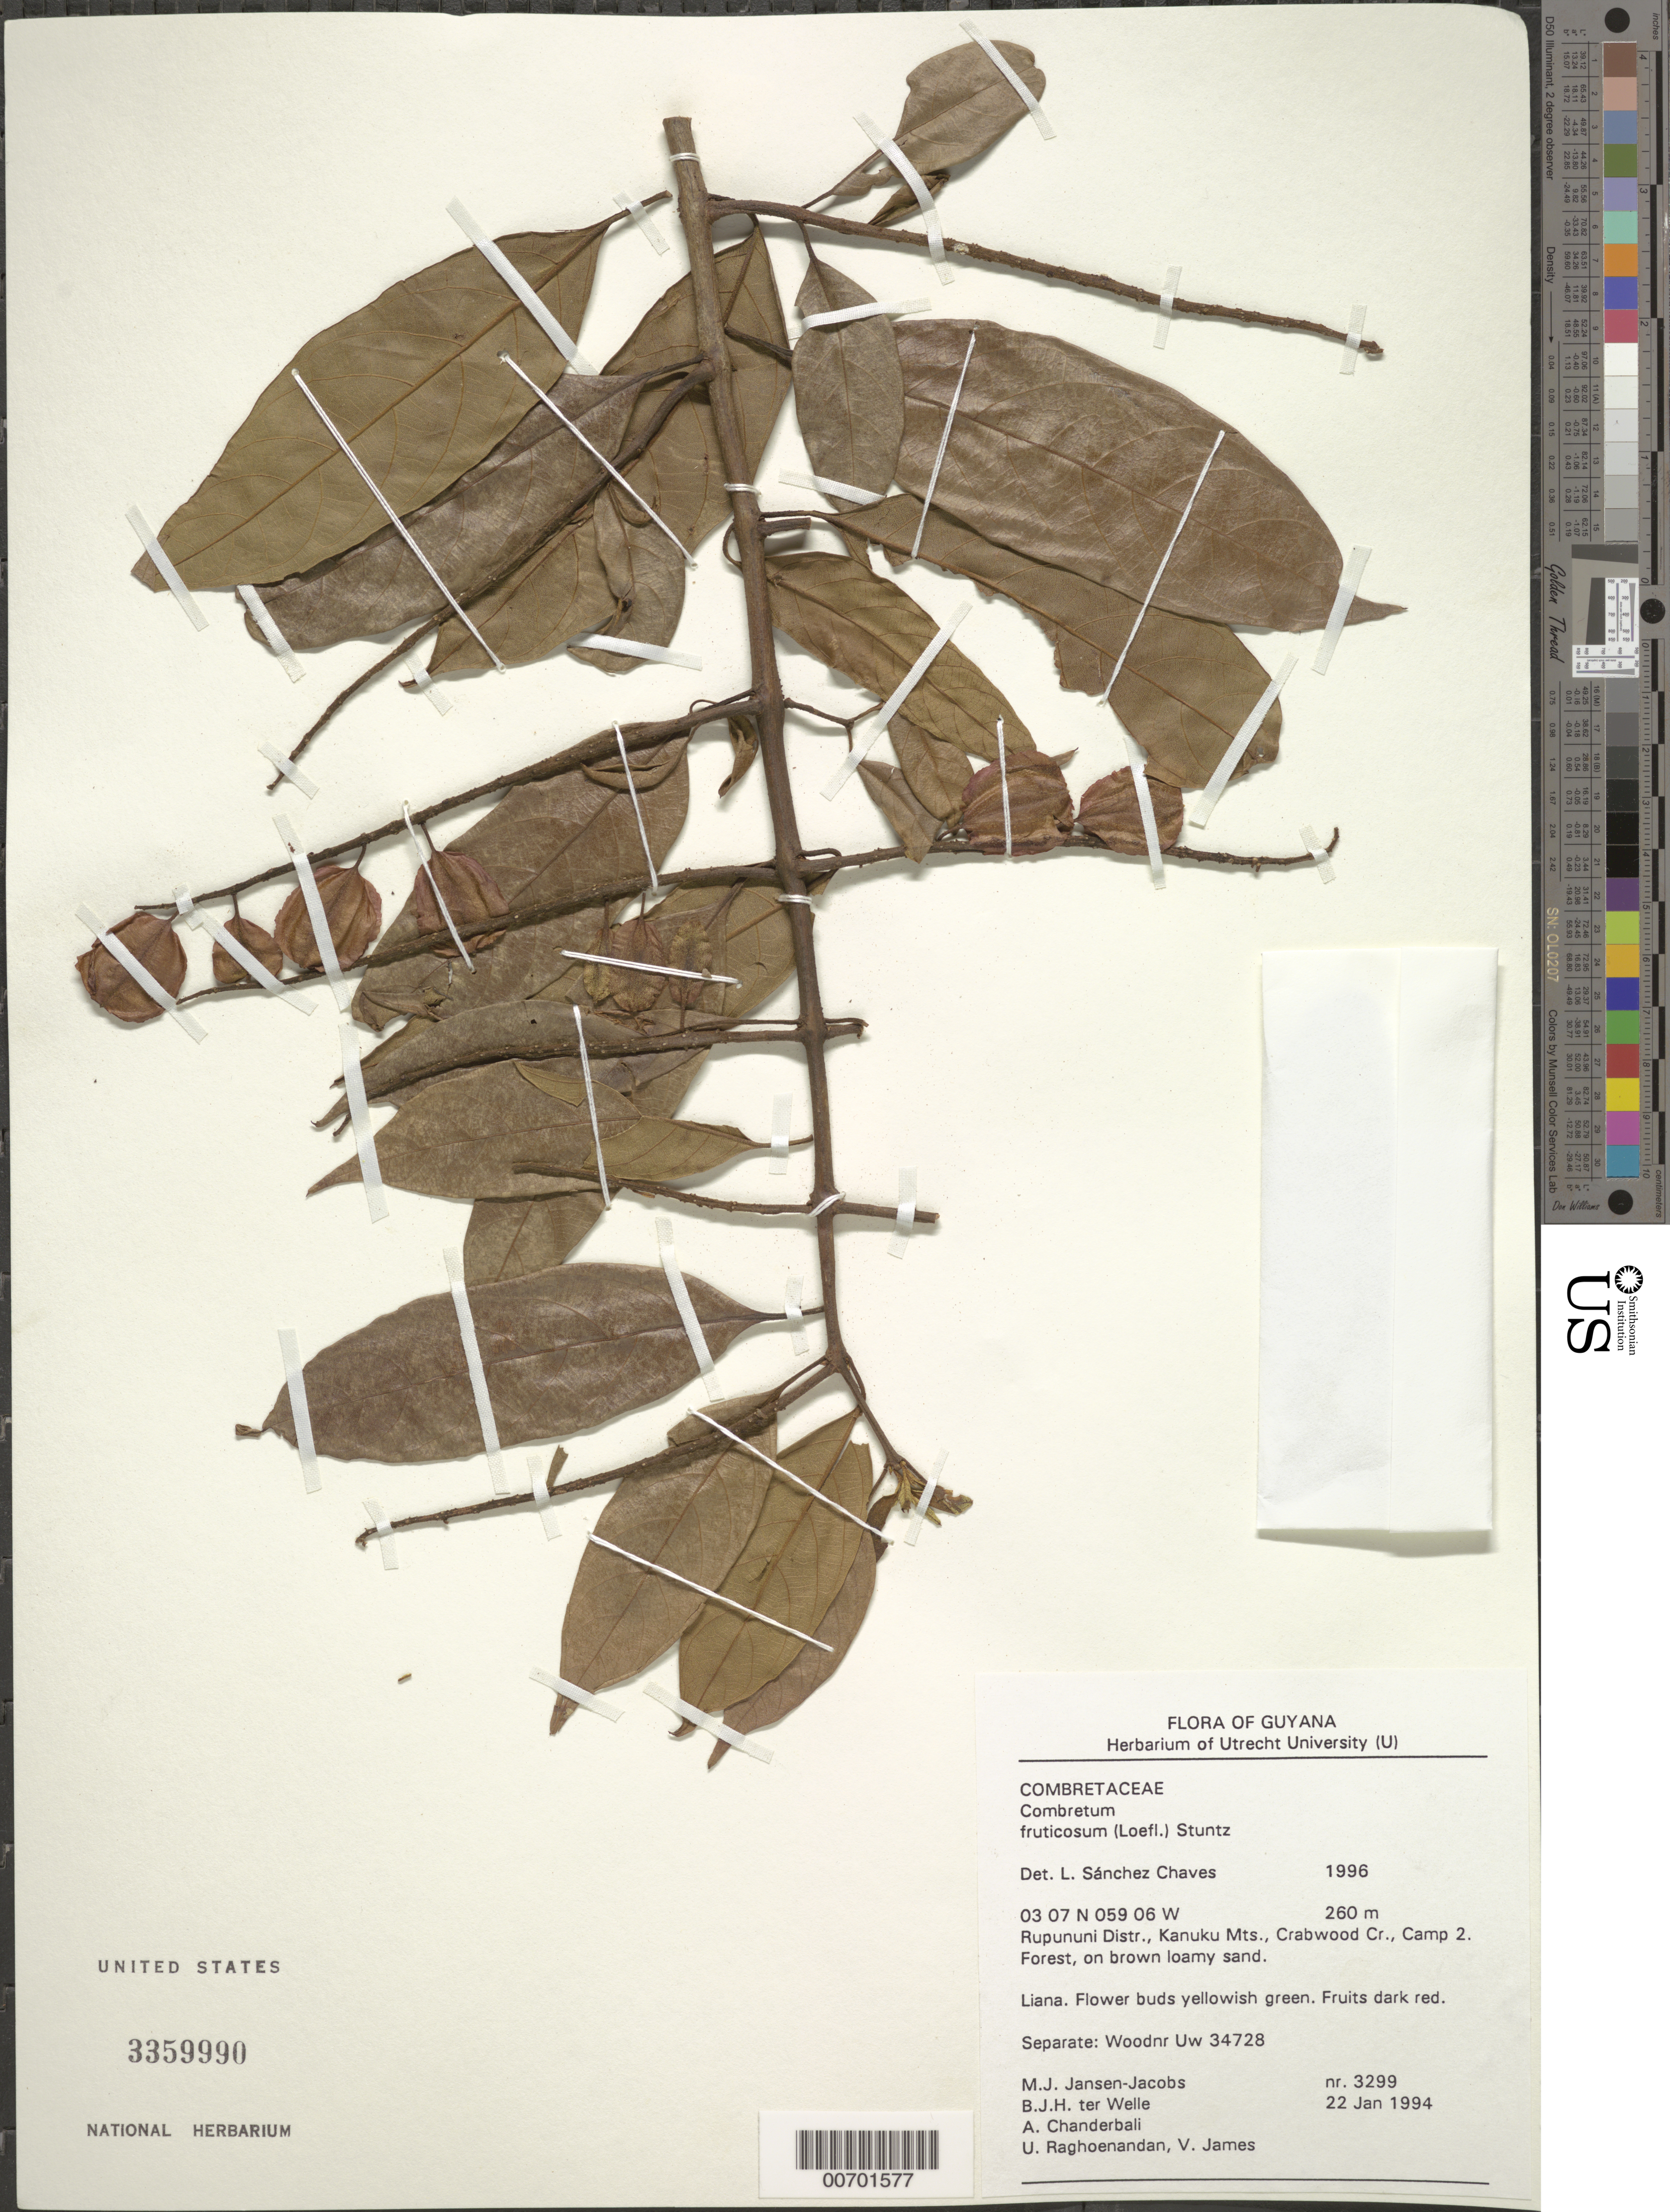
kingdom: Plantae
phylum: Tracheophyta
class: Magnoliopsida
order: Myrtales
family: Combretaceae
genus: Combretum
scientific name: Combretum fruticosum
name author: (Loefl.) Stuntz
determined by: Sánchez Chaves, L.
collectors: M. J. Jansen-Jacobs, B. Welle, A. S. Chanderbali, U. Raghoenandan & V. James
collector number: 3299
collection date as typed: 22-Jan-94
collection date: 1994-01-22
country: Guyana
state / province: U. Takutu-U. Essequibo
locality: Crabwood Cr., Camp 2, Kanuku Mts., Rupununi District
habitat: Forest on brown loamy sand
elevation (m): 260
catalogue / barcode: US 3359990